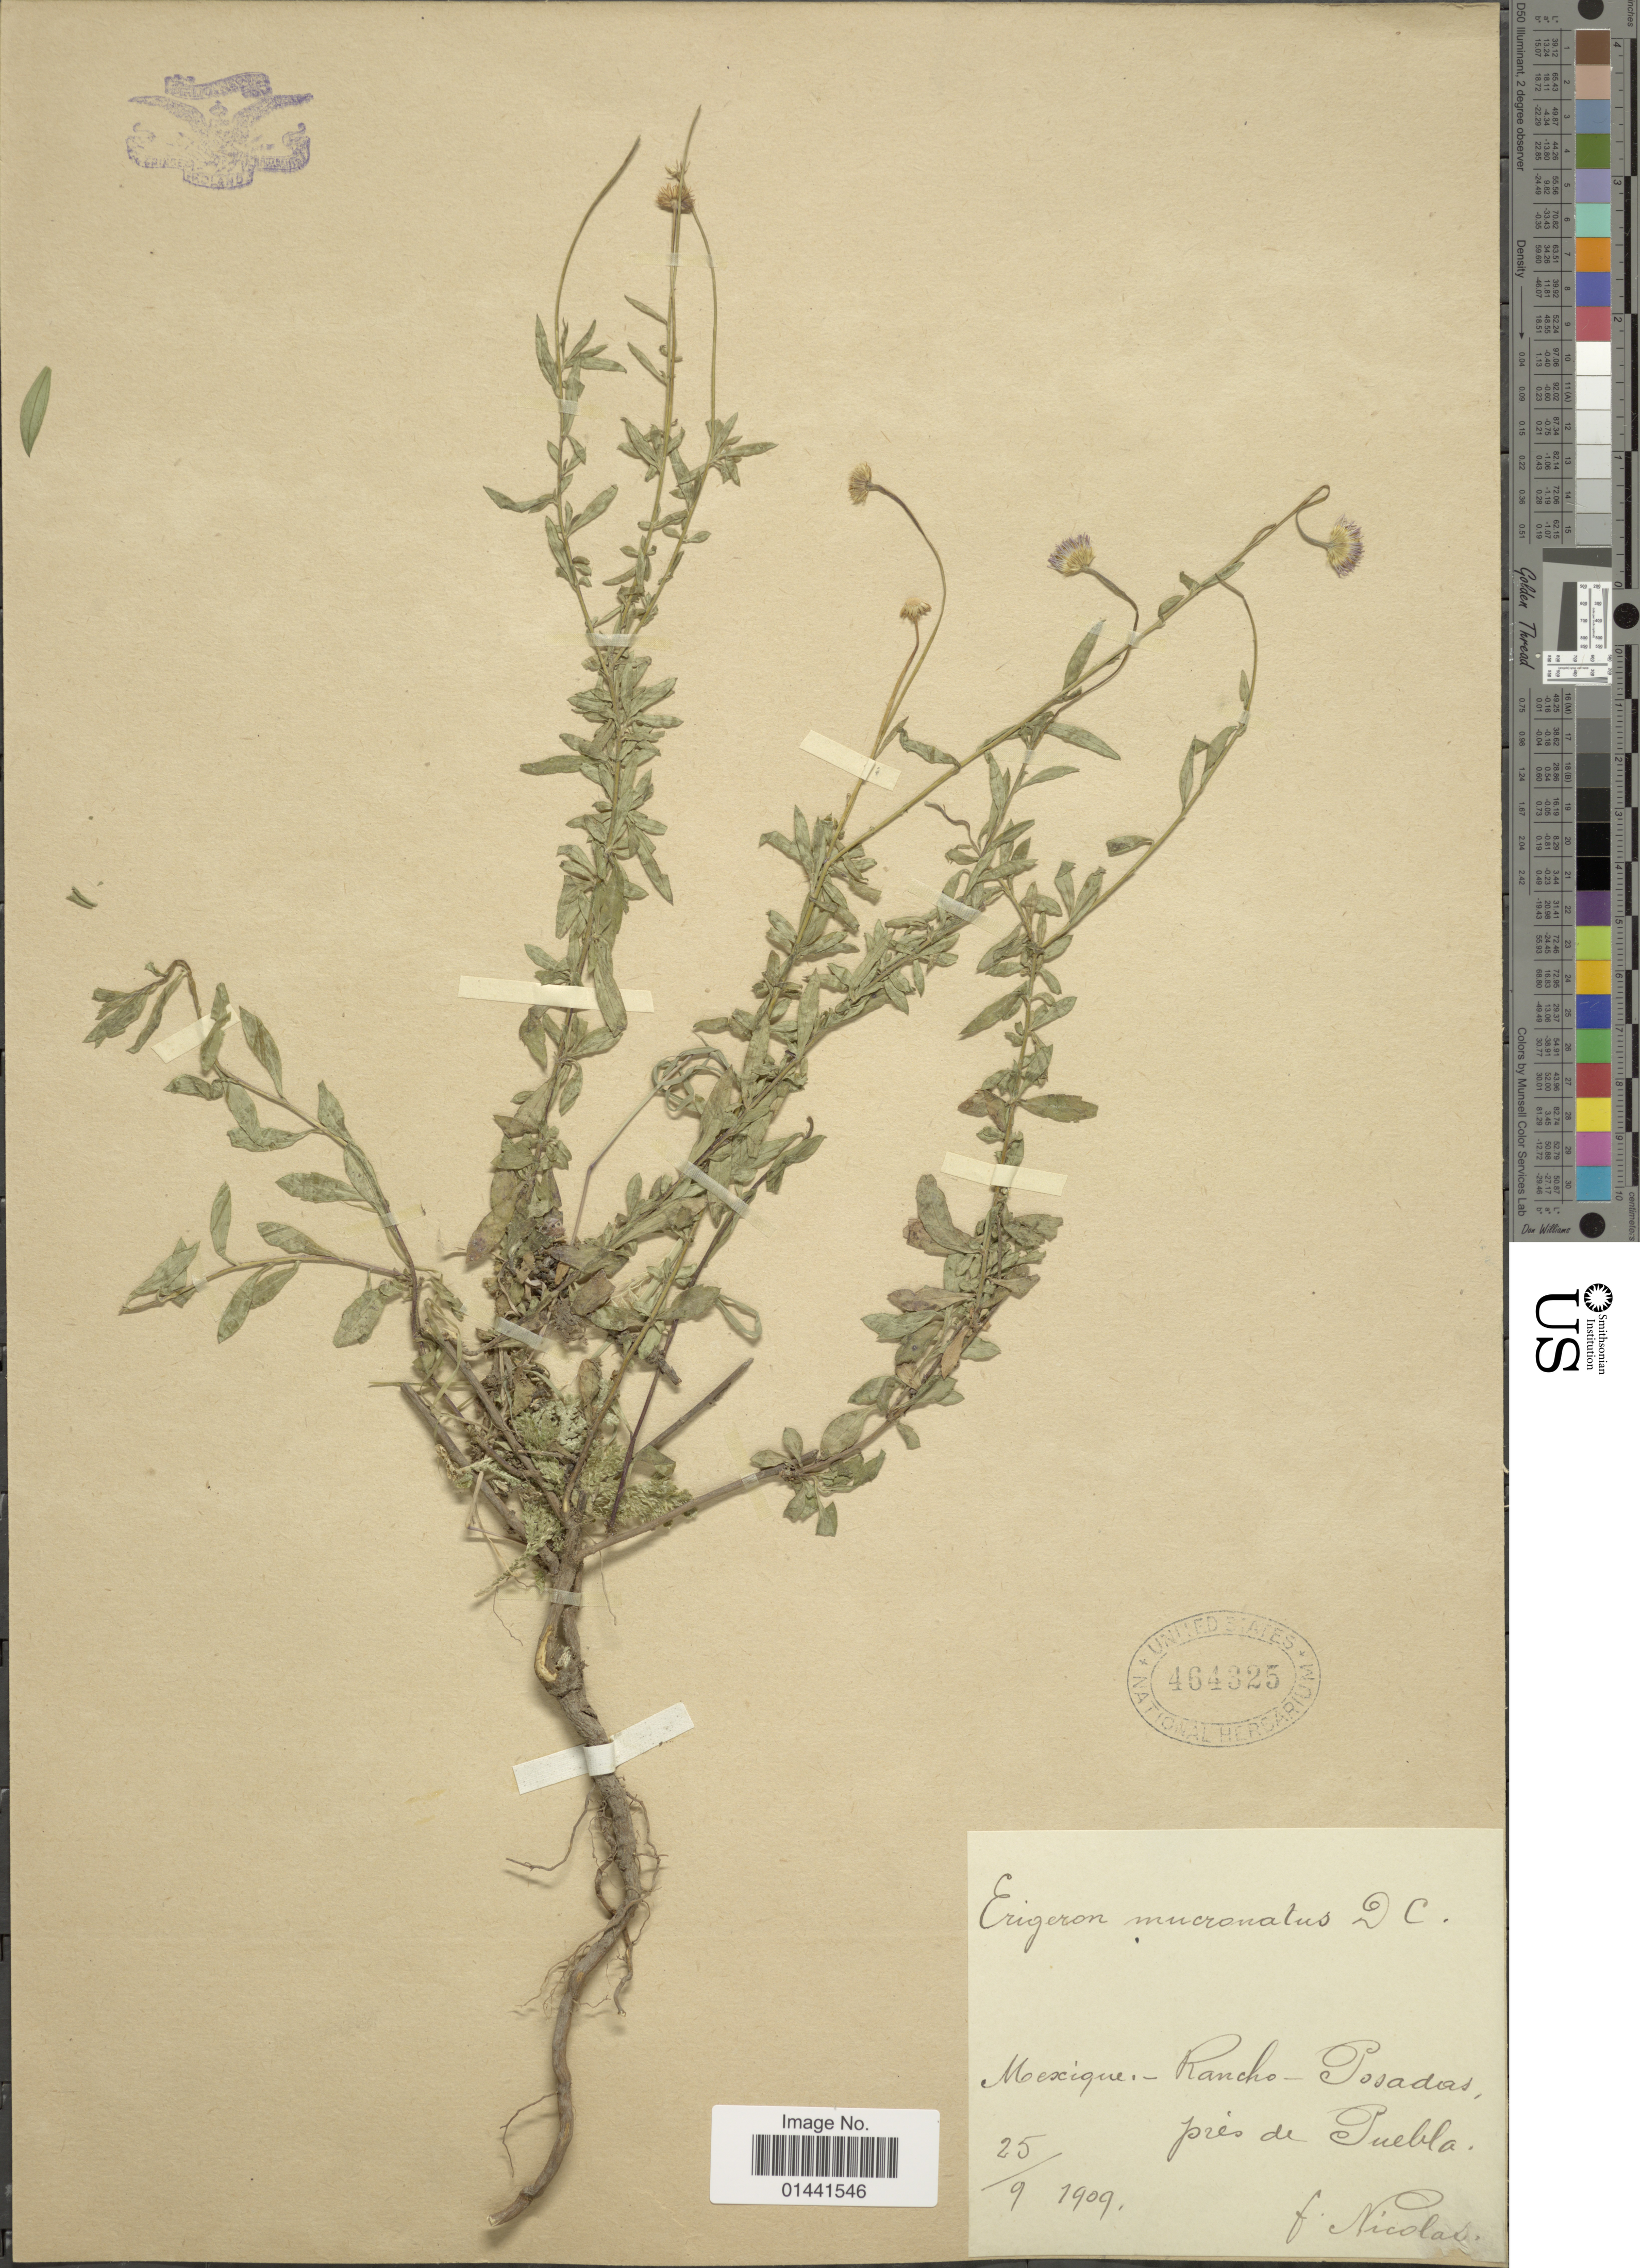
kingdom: Plantae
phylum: Tracheophyta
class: Magnoliopsida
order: Asterales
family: Asteraceae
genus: Erigeron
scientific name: Erigeron karvinskianus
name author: DC.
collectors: F. Nicolas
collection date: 1909-09-25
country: Mexico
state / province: Puebla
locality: Rancho- Posadas, prés de Puebla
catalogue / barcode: US 464325